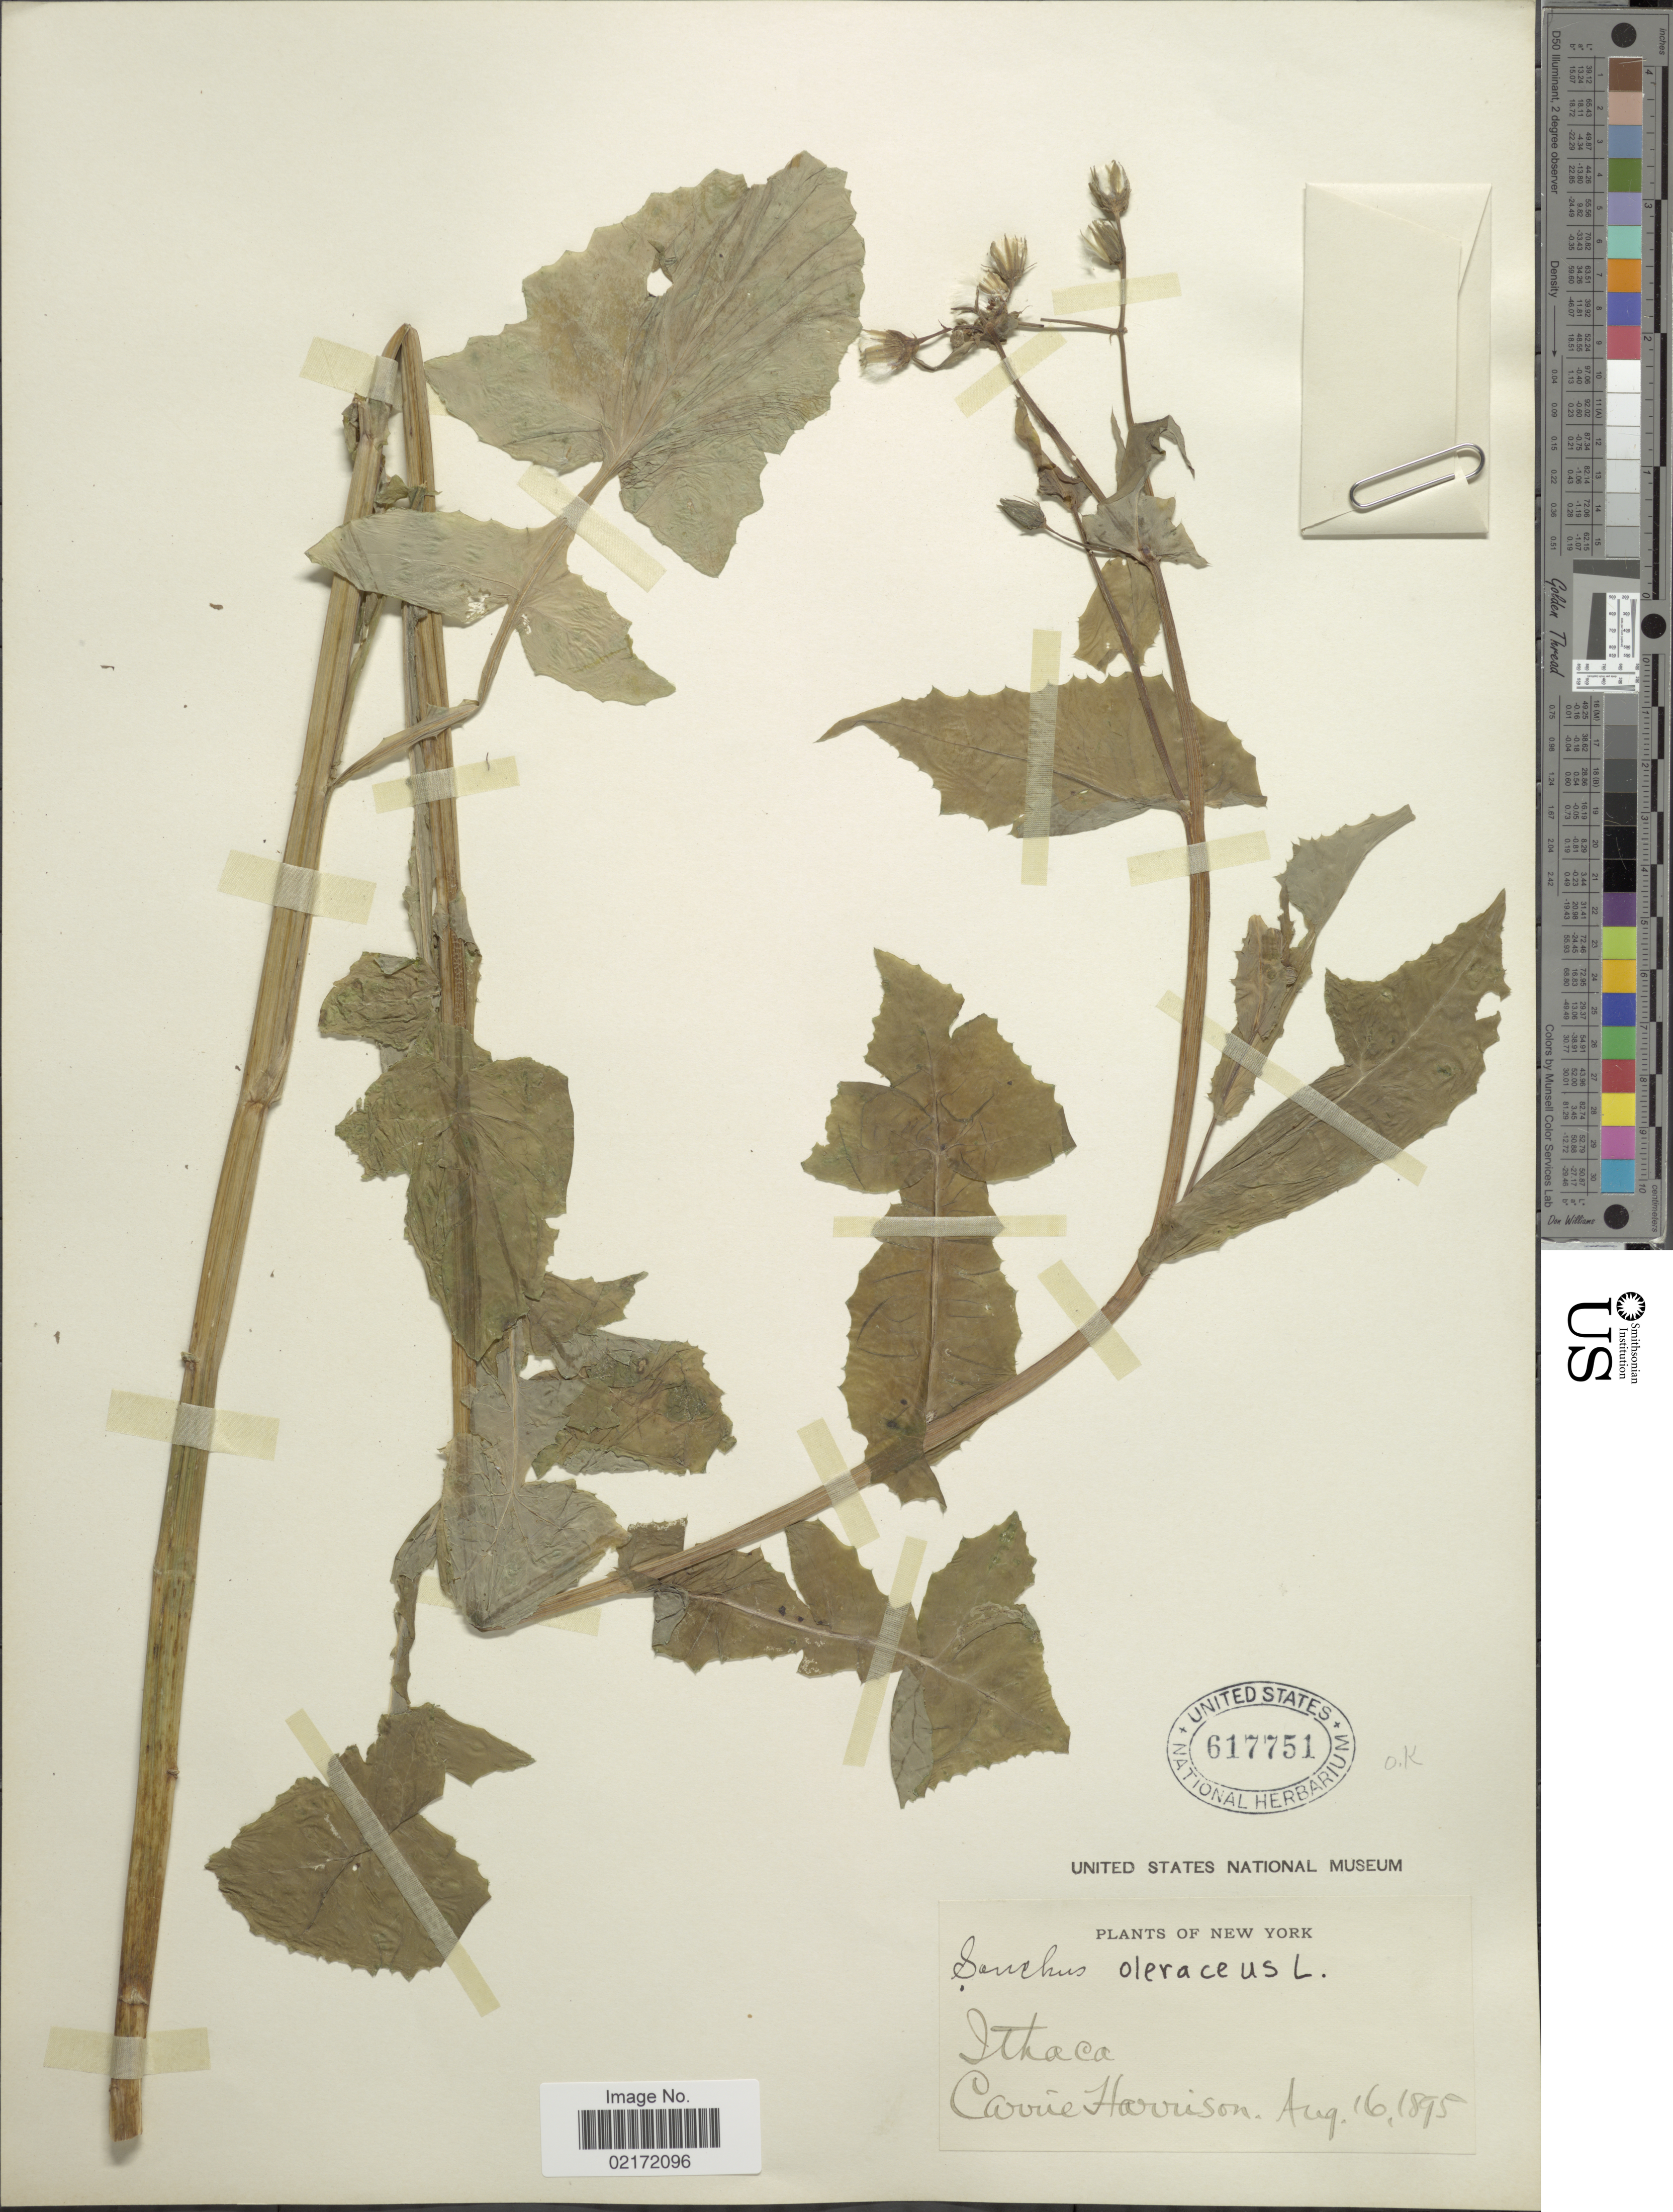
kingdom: Plantae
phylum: Tracheophyta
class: Magnoliopsida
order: Asterales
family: Asteraceae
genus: Sonchus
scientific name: Sonchus oleraceus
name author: L.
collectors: C. Harrison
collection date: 1895-08-16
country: United States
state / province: New York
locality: Ithaca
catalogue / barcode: US 617751